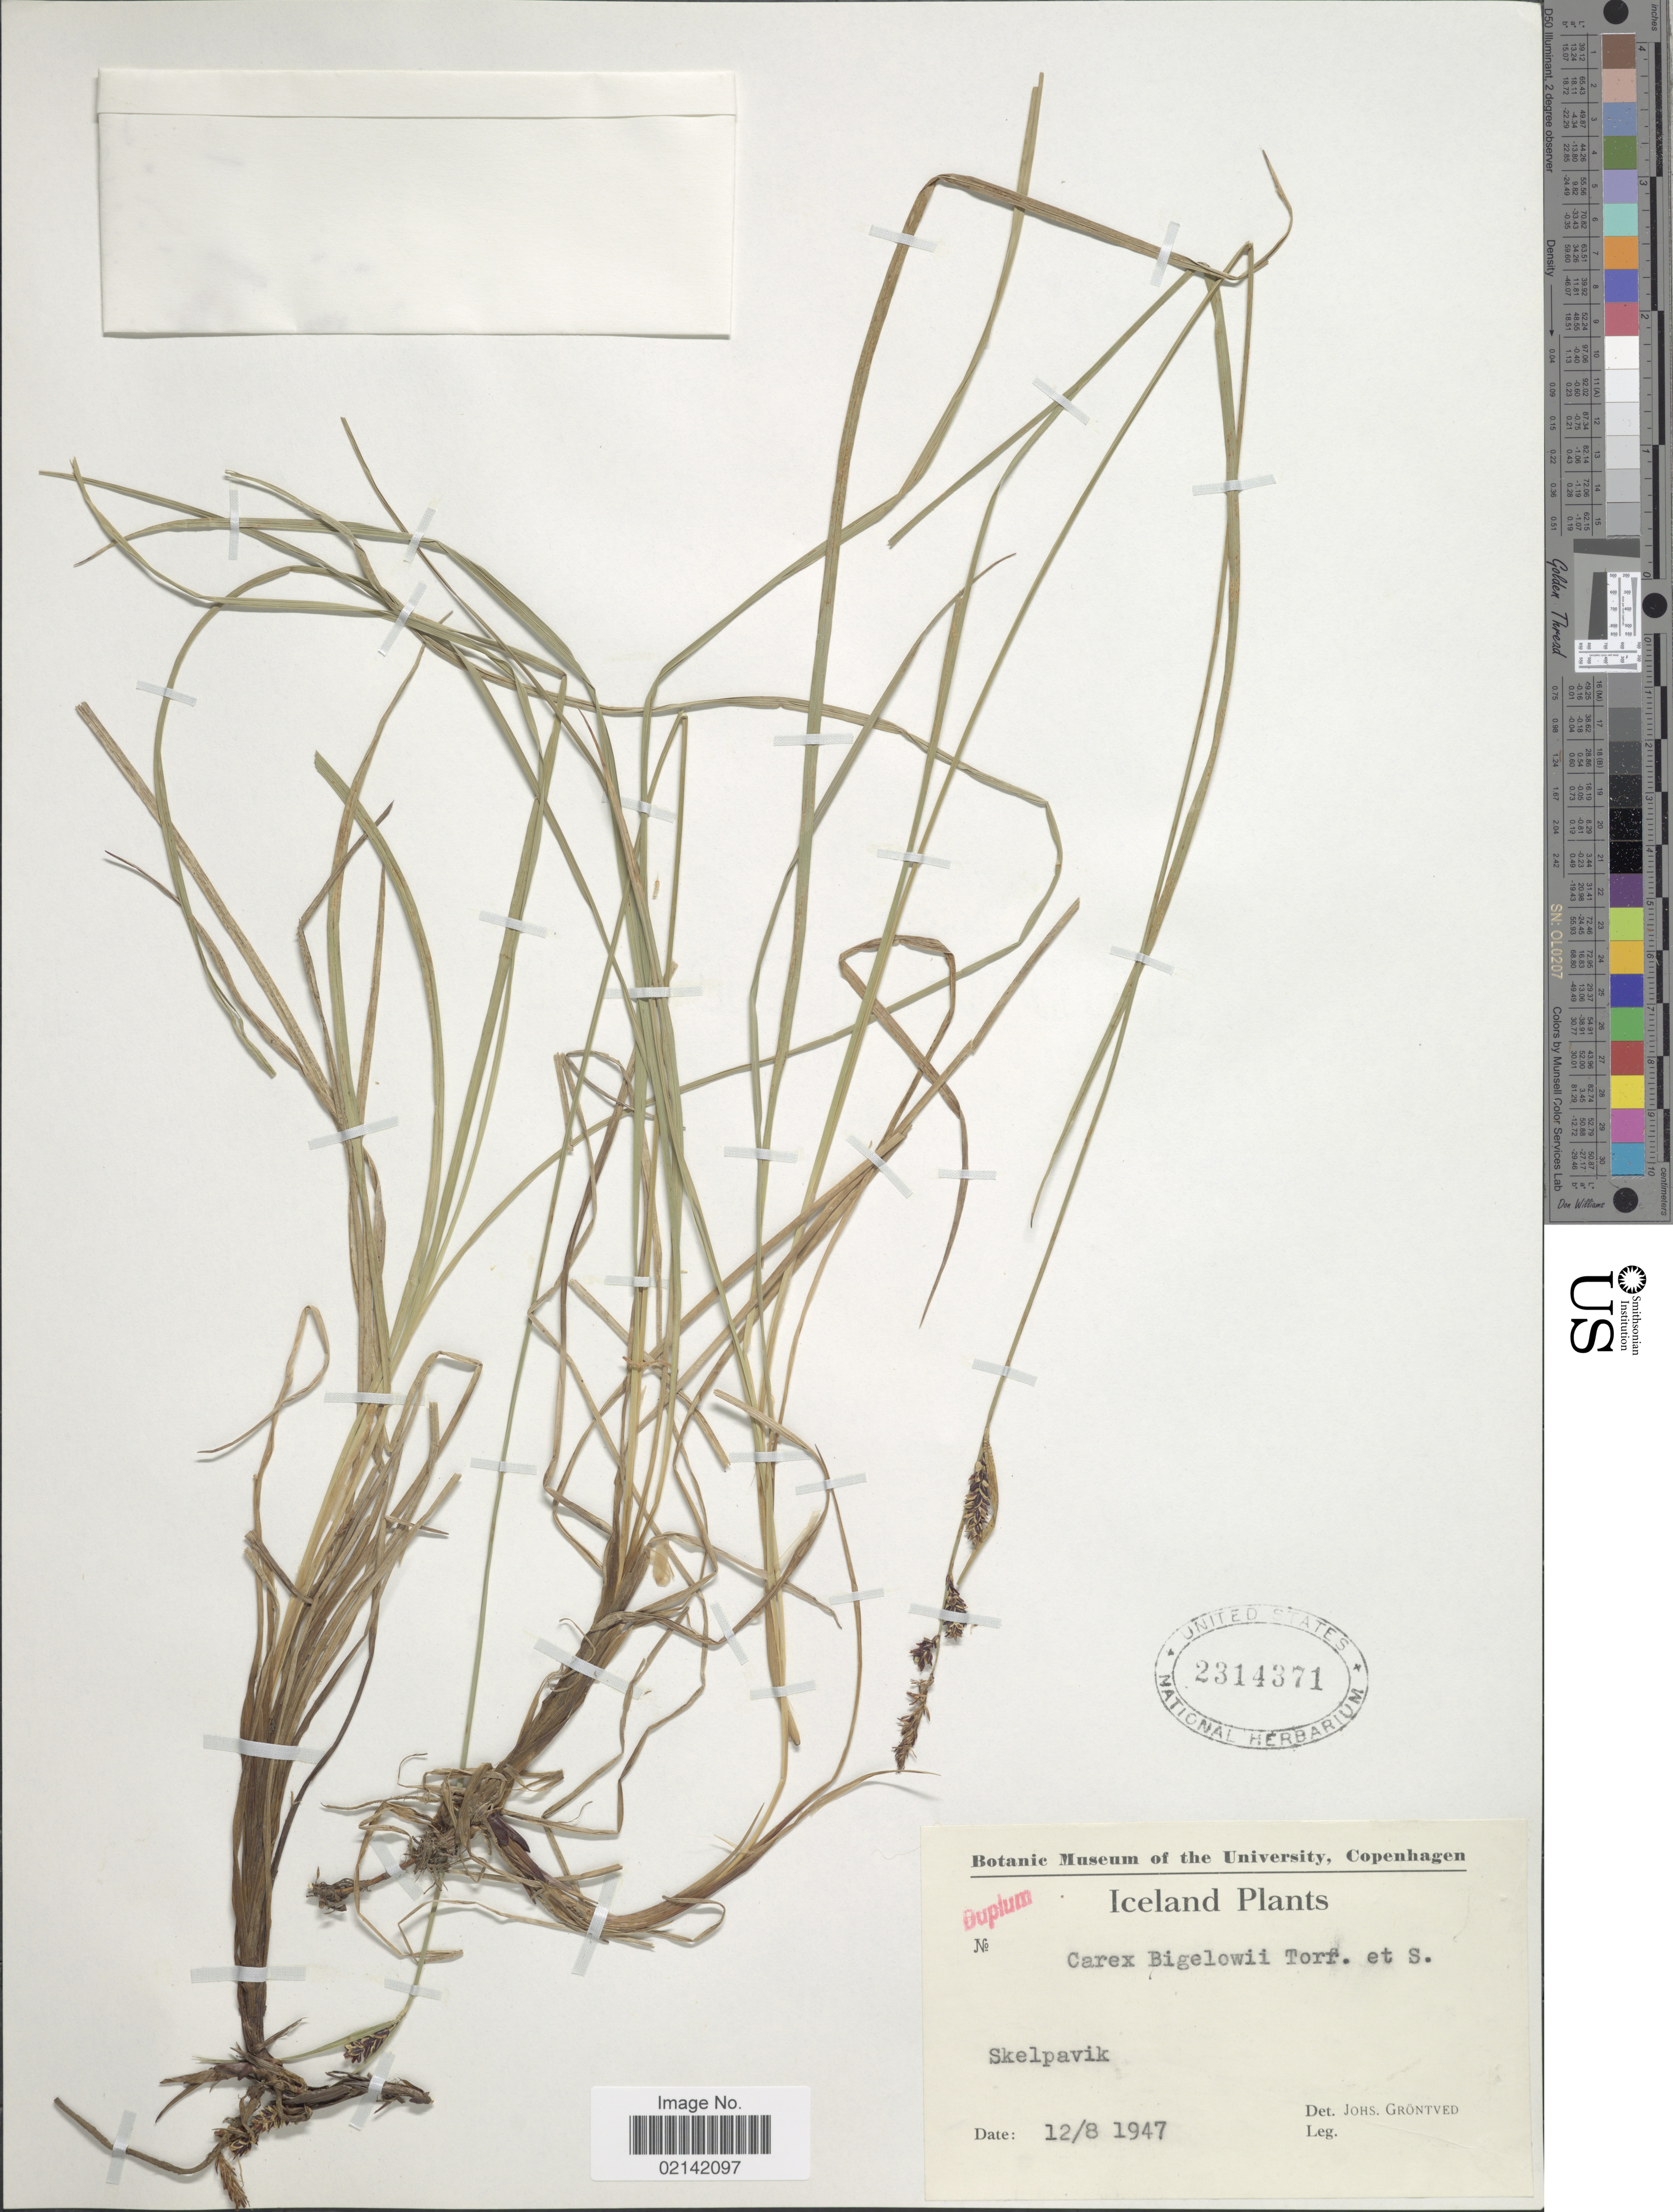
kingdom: Plantae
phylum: Tracheophyta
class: Liliopsida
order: Poales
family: Cyperaceae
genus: Carex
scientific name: Carex bigelowii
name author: Torr. ex Schwein.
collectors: J. Gröntved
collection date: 1947-08-12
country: Iceland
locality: Skelpavik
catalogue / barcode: US 2314371